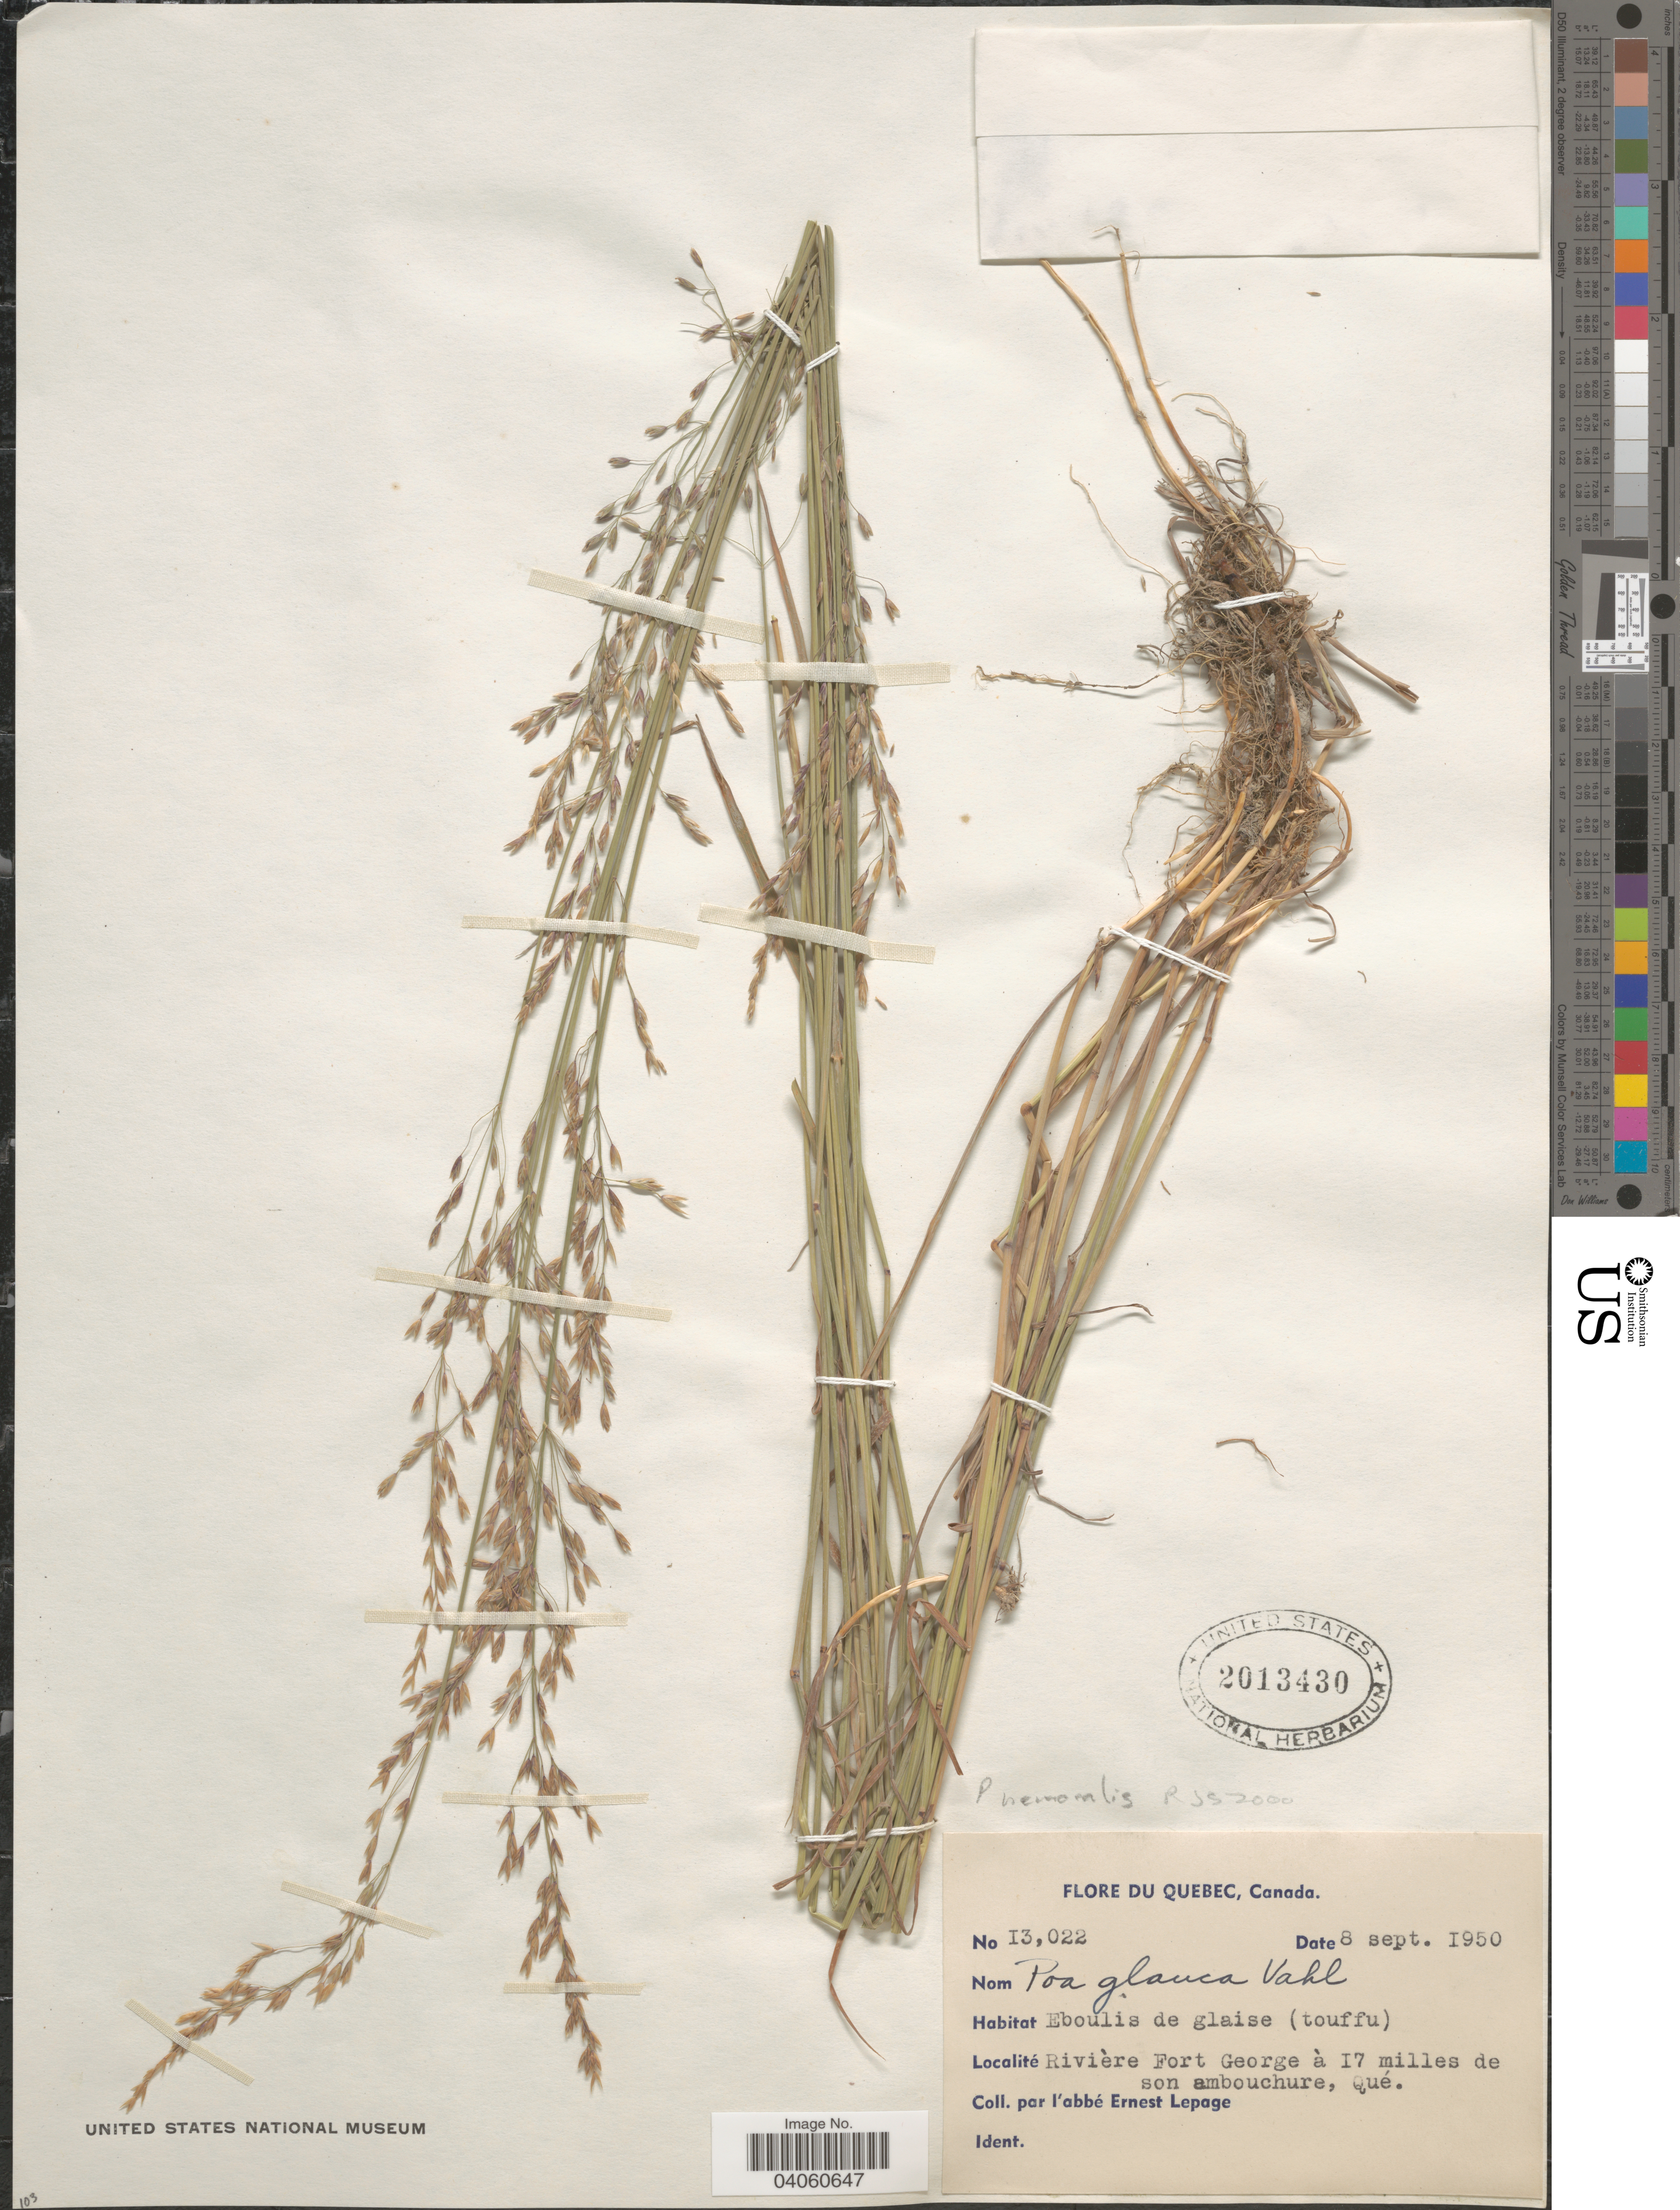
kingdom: Plantae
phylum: Tracheophyta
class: Liliopsida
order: Poales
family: Poaceae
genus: Poa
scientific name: Poa nemoralis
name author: L.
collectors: E. Lepage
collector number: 13022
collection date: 1950-09-08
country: Canada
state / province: Quebec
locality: Eboulis de glaise (touffu). Rivière Fort George à 17 milles de son ambouchure.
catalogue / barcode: US 2013430